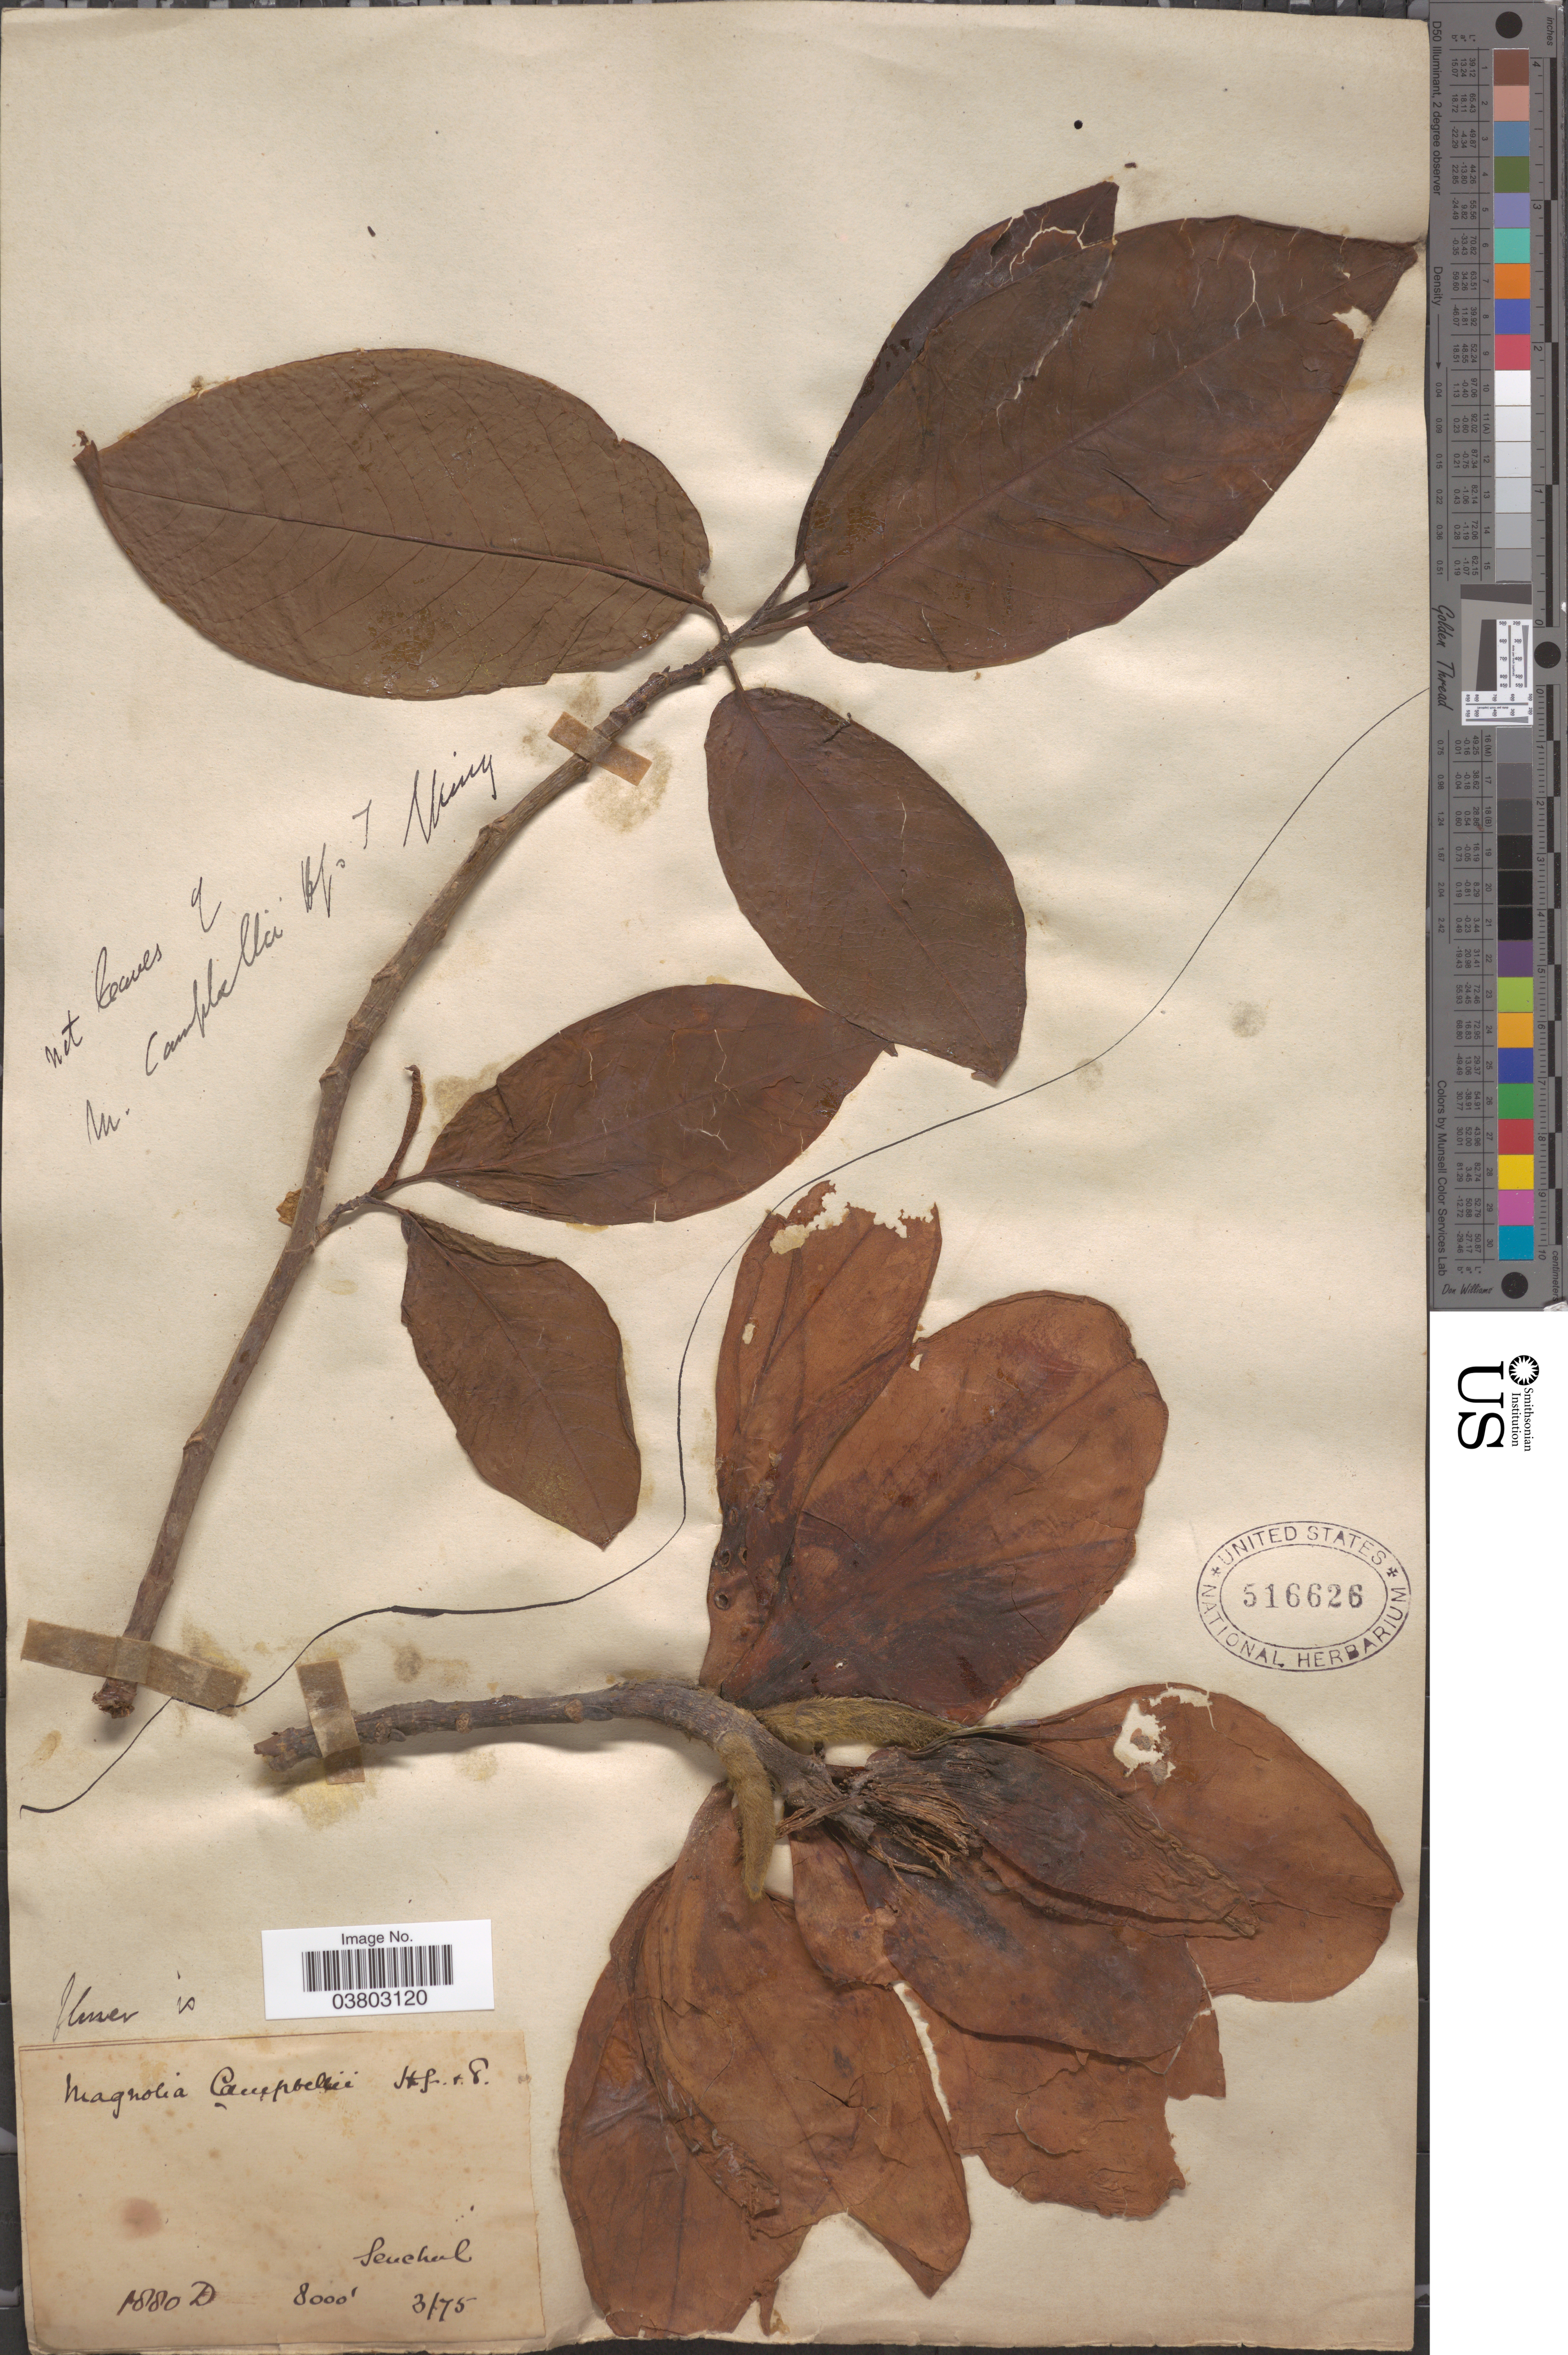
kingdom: Plantae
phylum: Tracheophyta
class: Magnoliopsida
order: Magnoliales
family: Magnoliaceae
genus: Magnolia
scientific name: Magnolia campbellii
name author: Hook. f. & Thomson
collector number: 1880D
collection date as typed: Transcribed d/m/y: /3/75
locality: Seuchal.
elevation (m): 2438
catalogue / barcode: US 516626